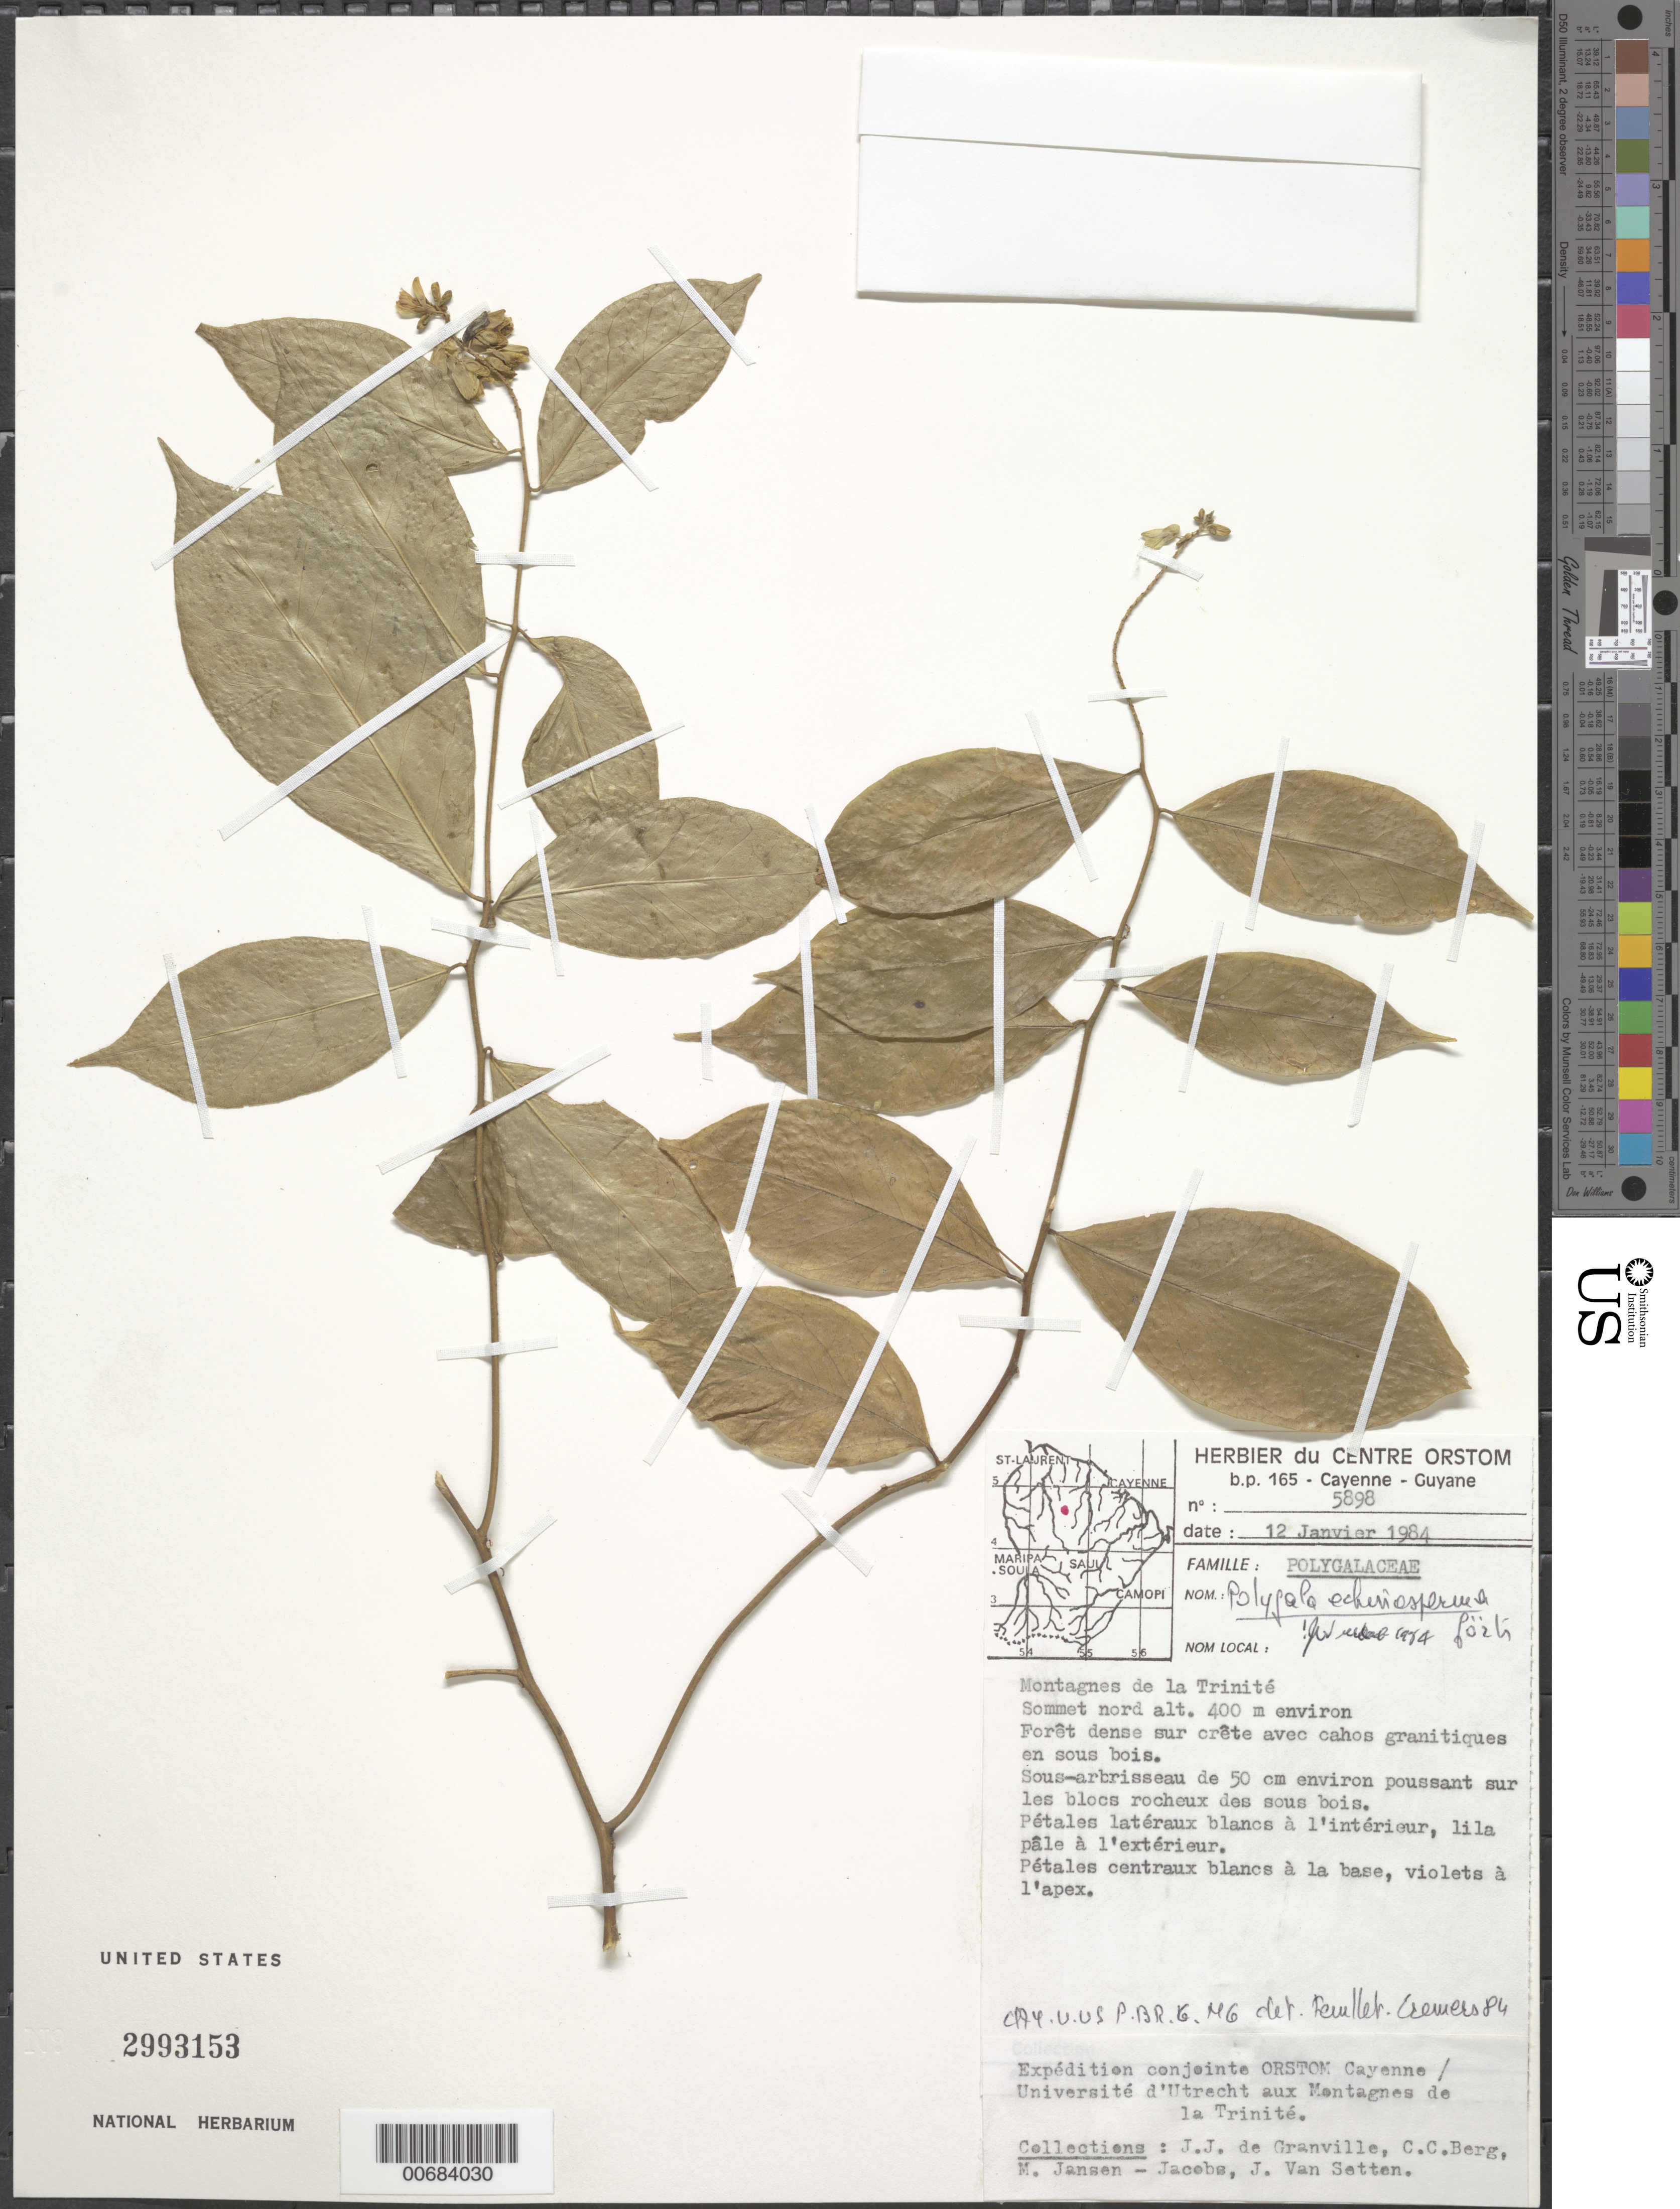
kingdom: Plantae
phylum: Tracheophyta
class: Magnoliopsida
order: Fabales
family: Polygalaceae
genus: Asemeia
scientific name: Asemeia echinosperma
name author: (Görts) J.F.B. Pastore & J.R. Abbott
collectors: J.-J. de Granville, C. C. Berg, M. J. Jansen-Jacobs & J. van Setten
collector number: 5898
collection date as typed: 12-Jan-84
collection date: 1984-01-12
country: French Guiana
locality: Montagnes de la Trinité, sommet Nord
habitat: Forêt dense sur crete avec cahos granitiques, en sous bois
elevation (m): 400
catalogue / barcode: US 2993153